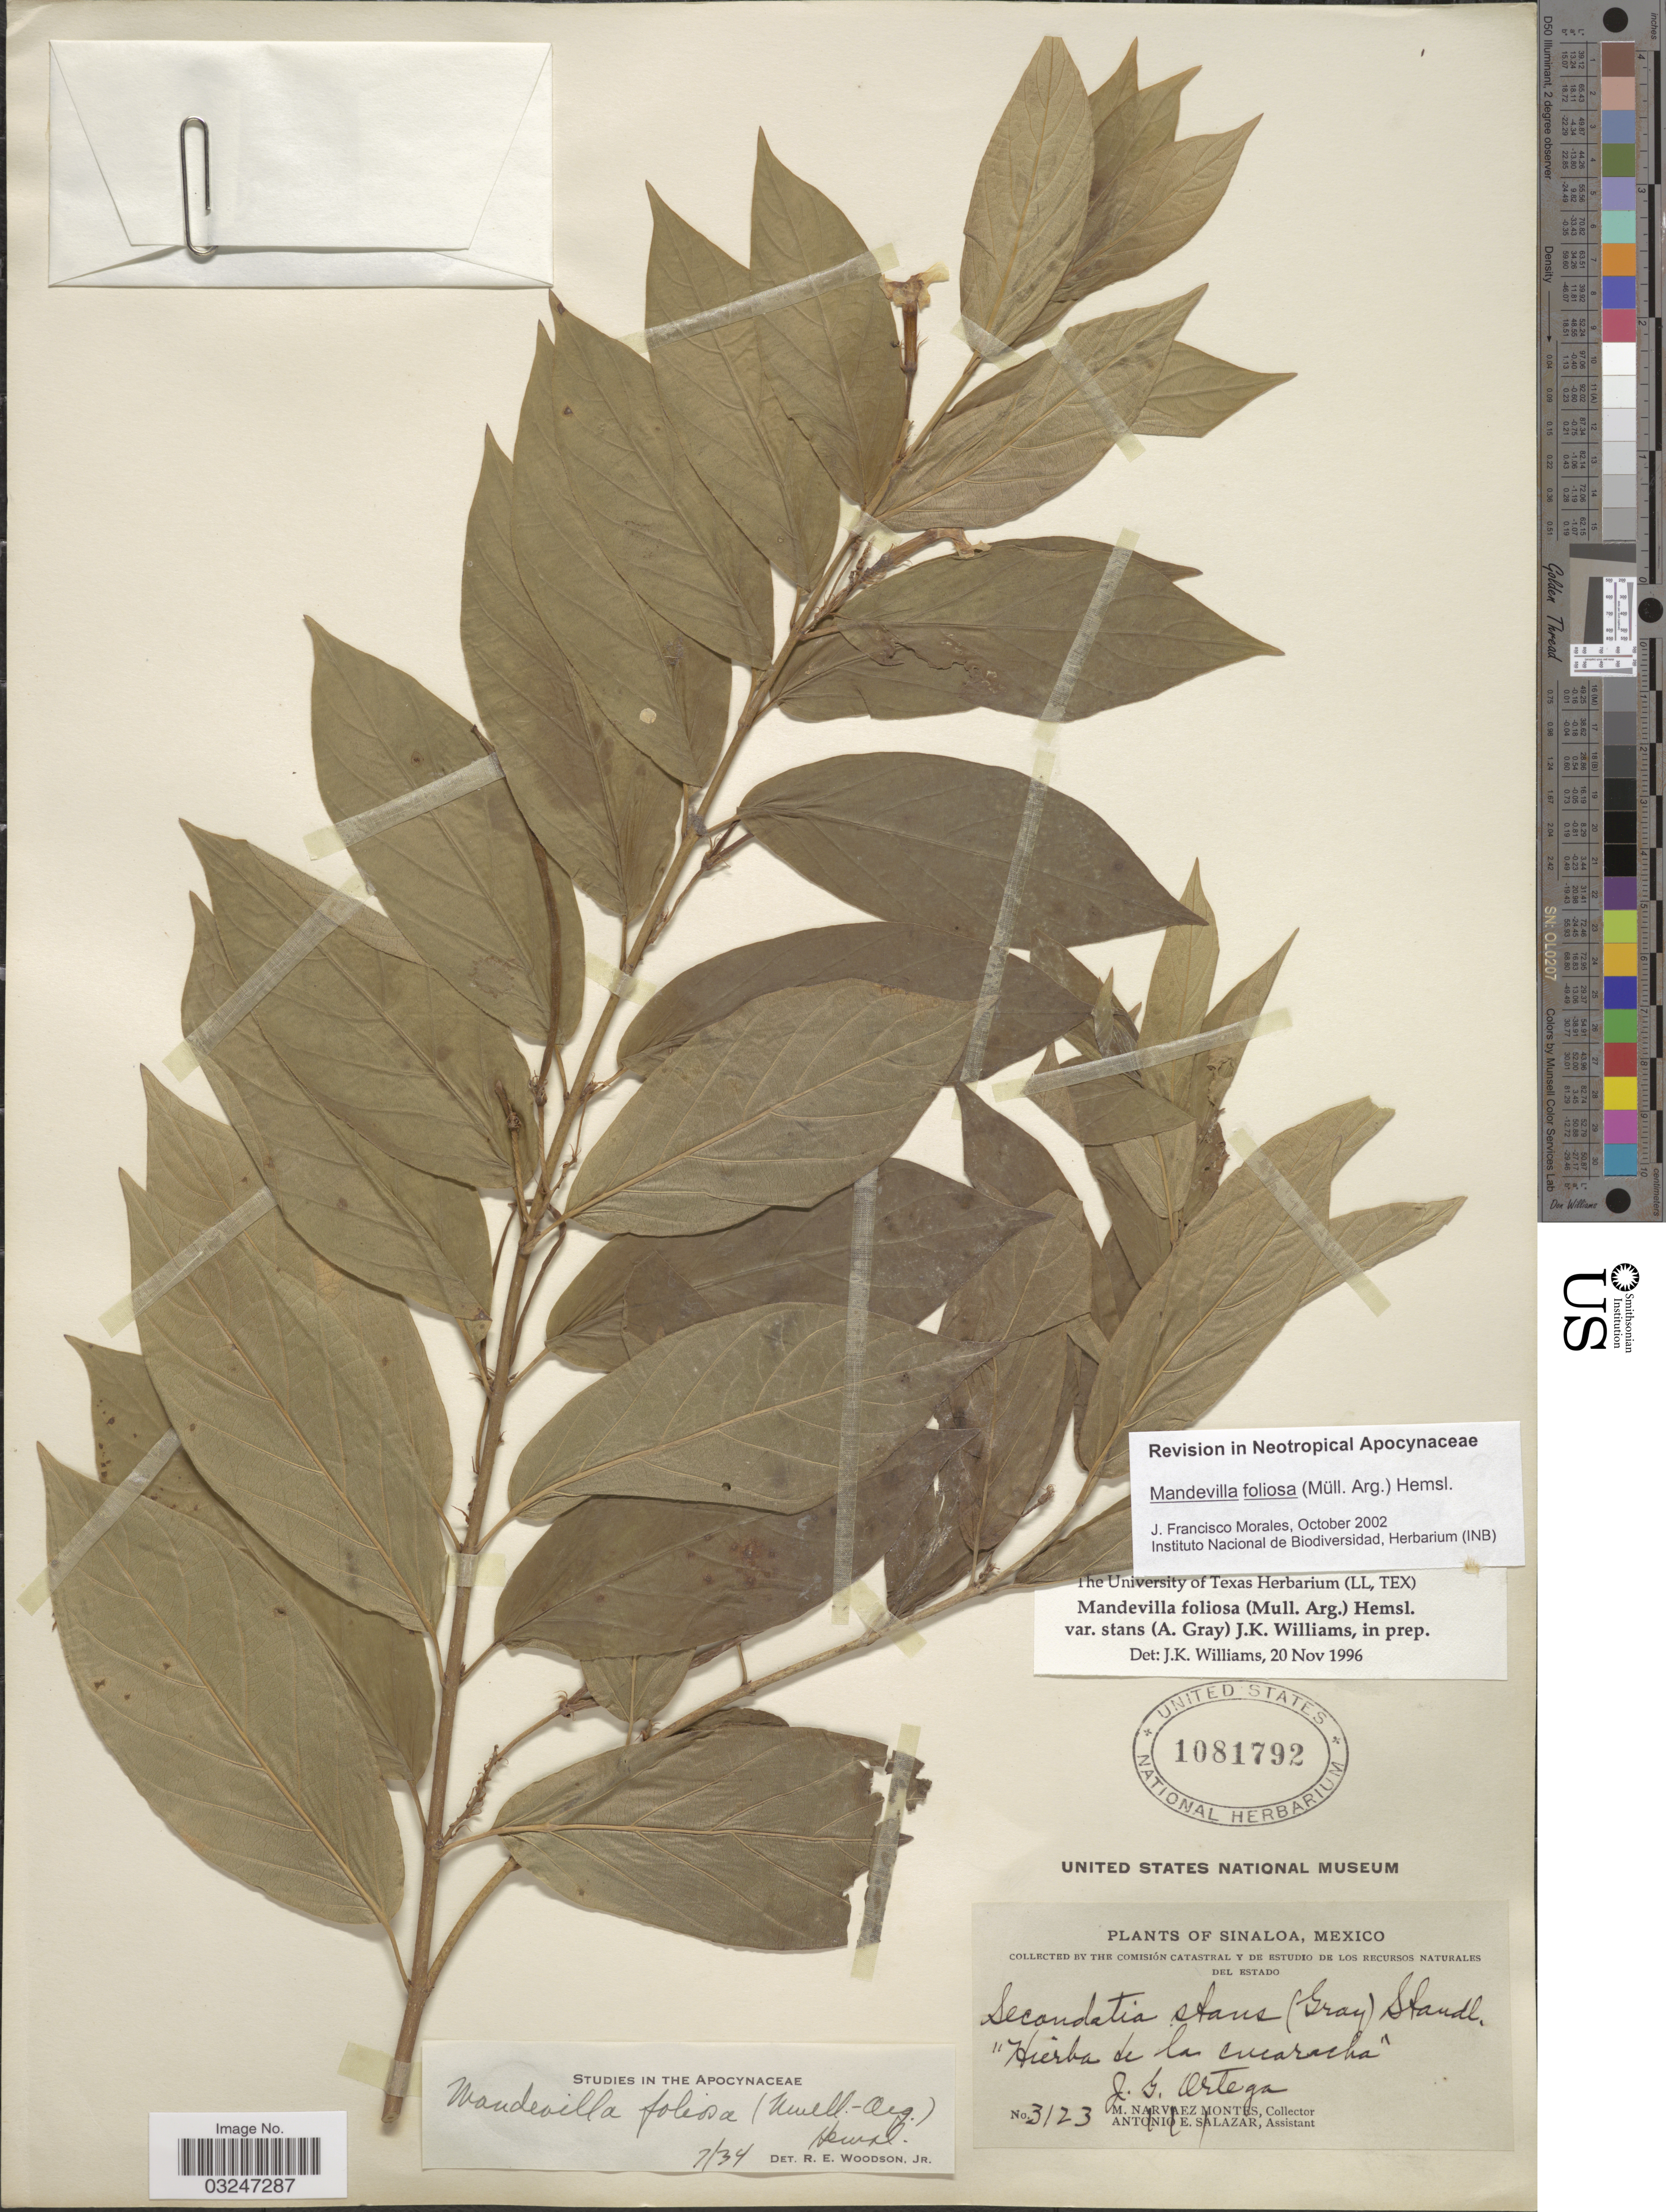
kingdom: Plantae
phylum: Tracheophyta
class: Magnoliopsida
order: Gentianales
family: Apocynaceae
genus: Mandevilla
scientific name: Mandevilla foliosa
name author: (Müll. Arg.) Hemsl.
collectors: J. Ortega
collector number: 3123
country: Mexico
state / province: Sinaloa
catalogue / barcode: US 1081792